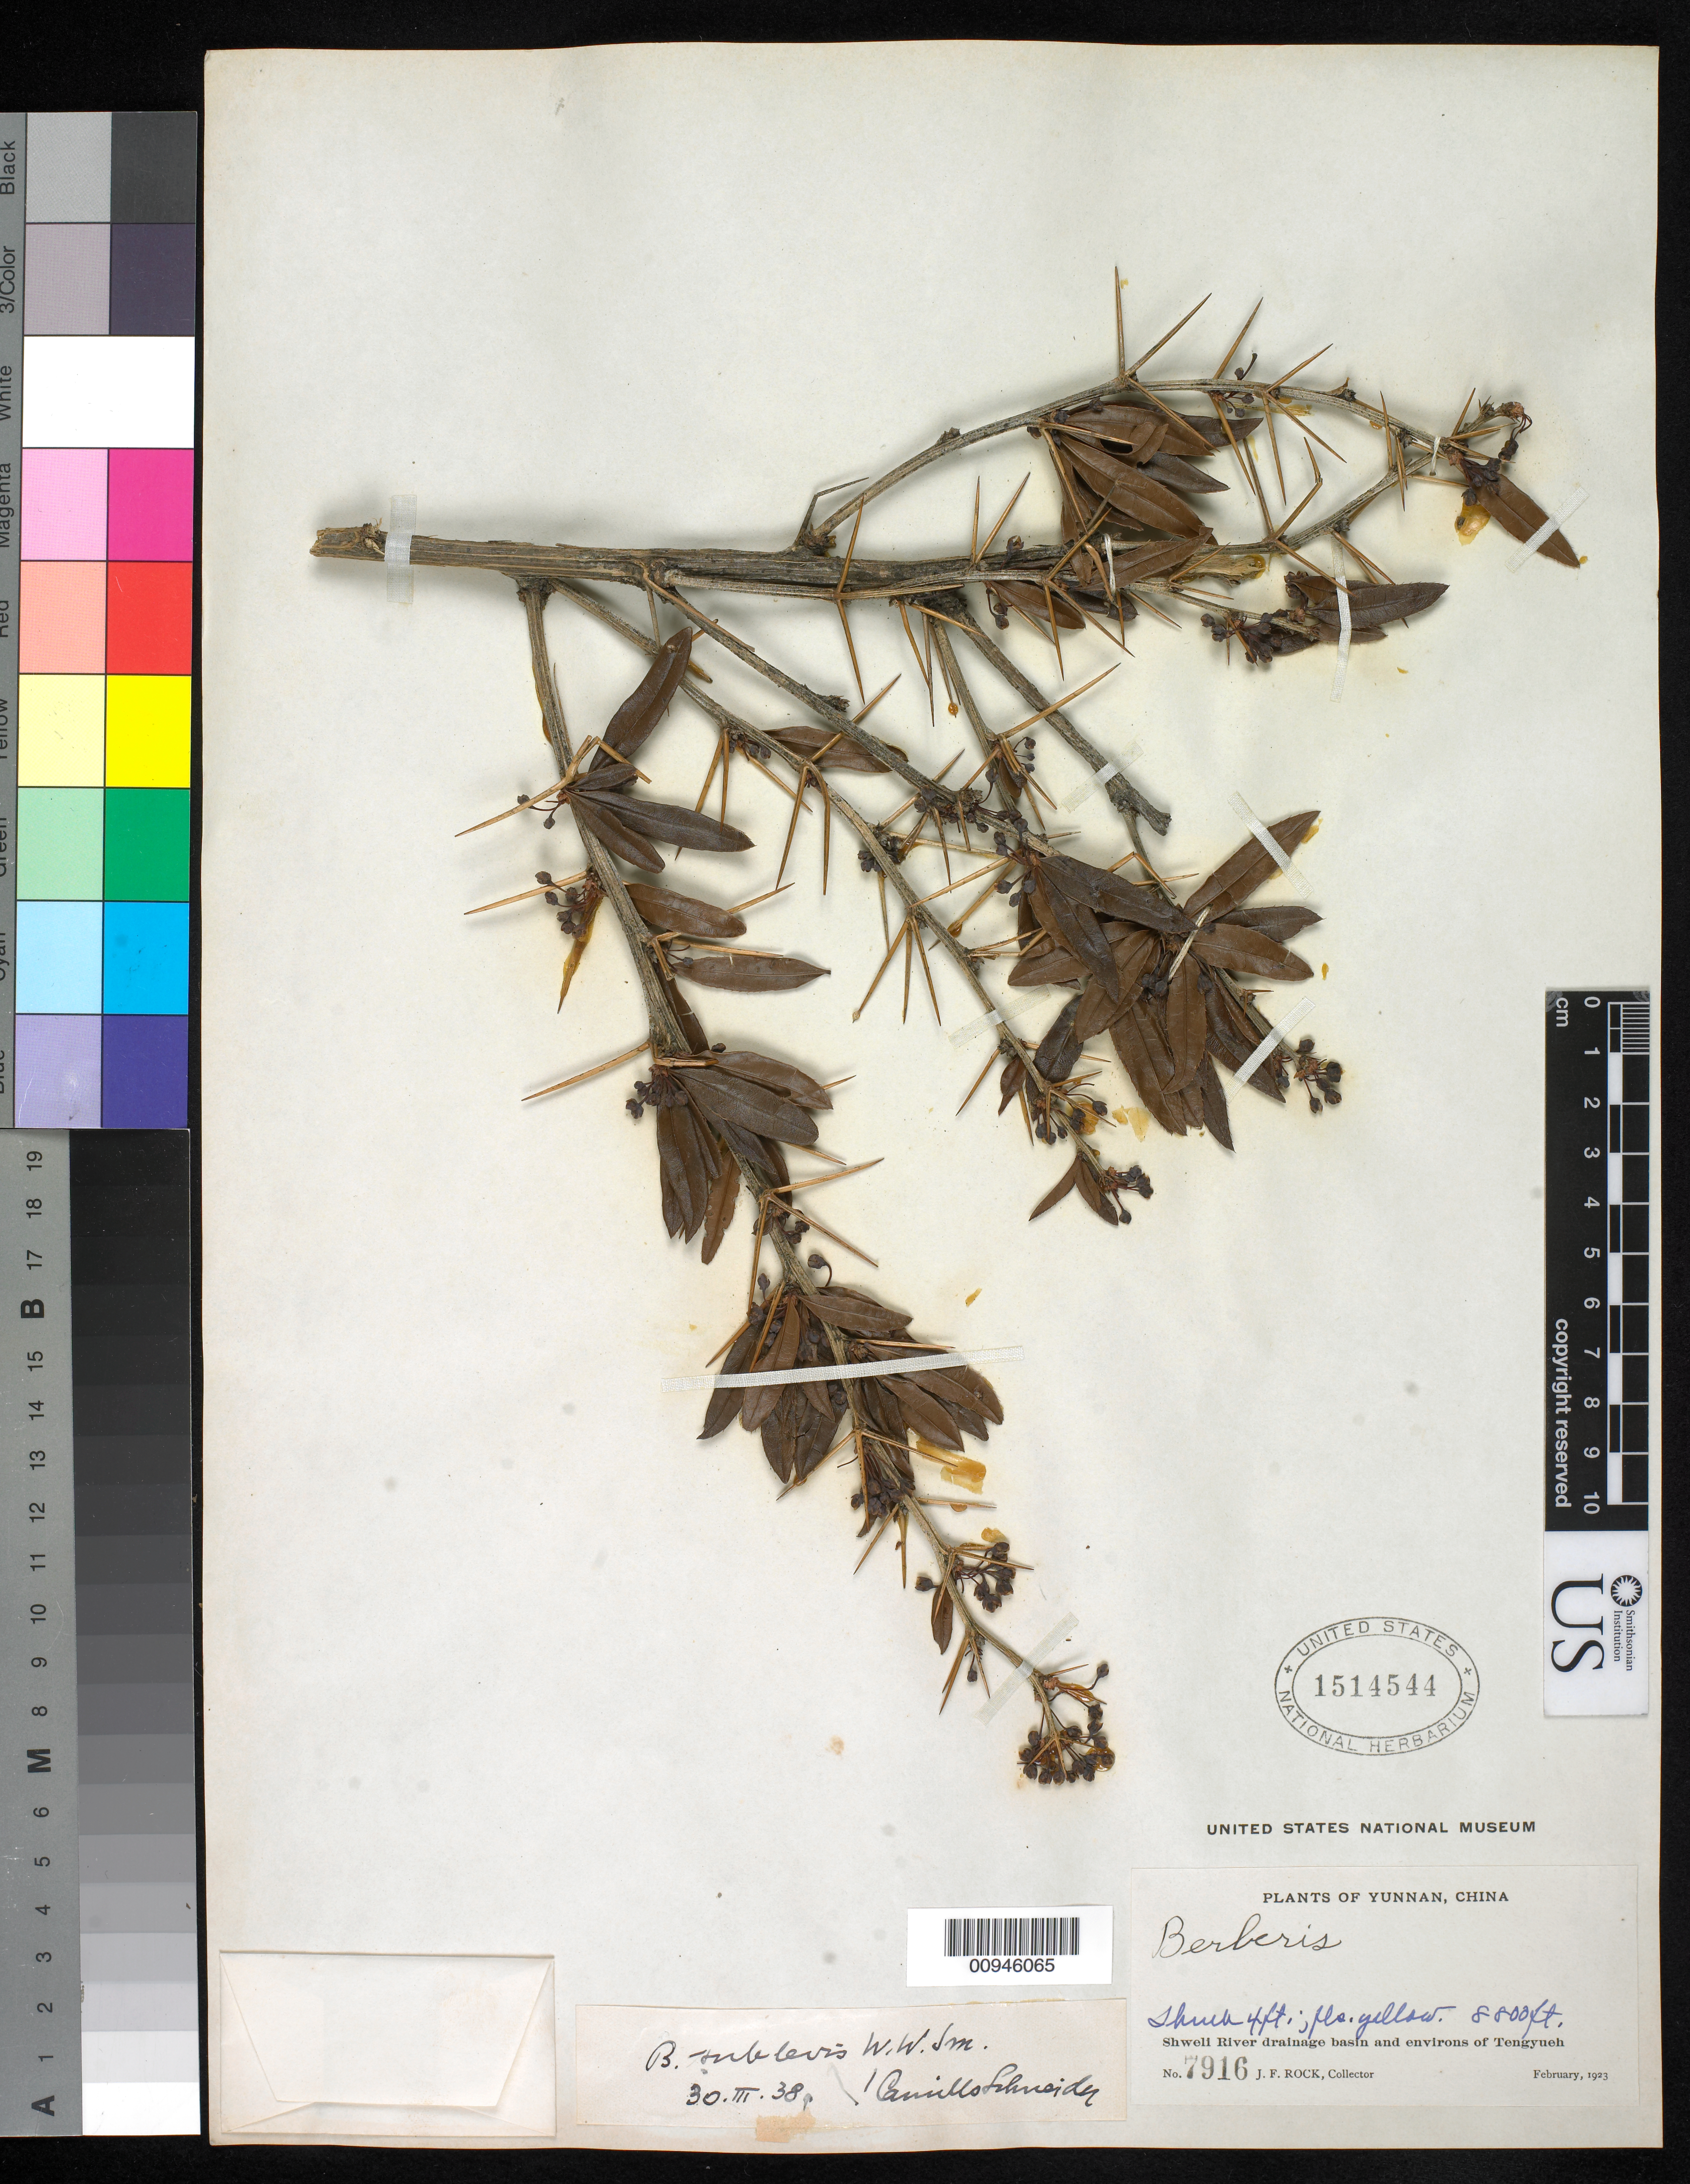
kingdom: Plantae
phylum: Tracheophyta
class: Magnoliopsida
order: Ranunculales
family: Berberidaceae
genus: Berberis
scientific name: Berberis sublevis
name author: W.W. Sm.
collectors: J. F. Rock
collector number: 7916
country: China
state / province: Yunnan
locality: Shweli River drainage basin and environs of Tengyneh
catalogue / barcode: US 1514544